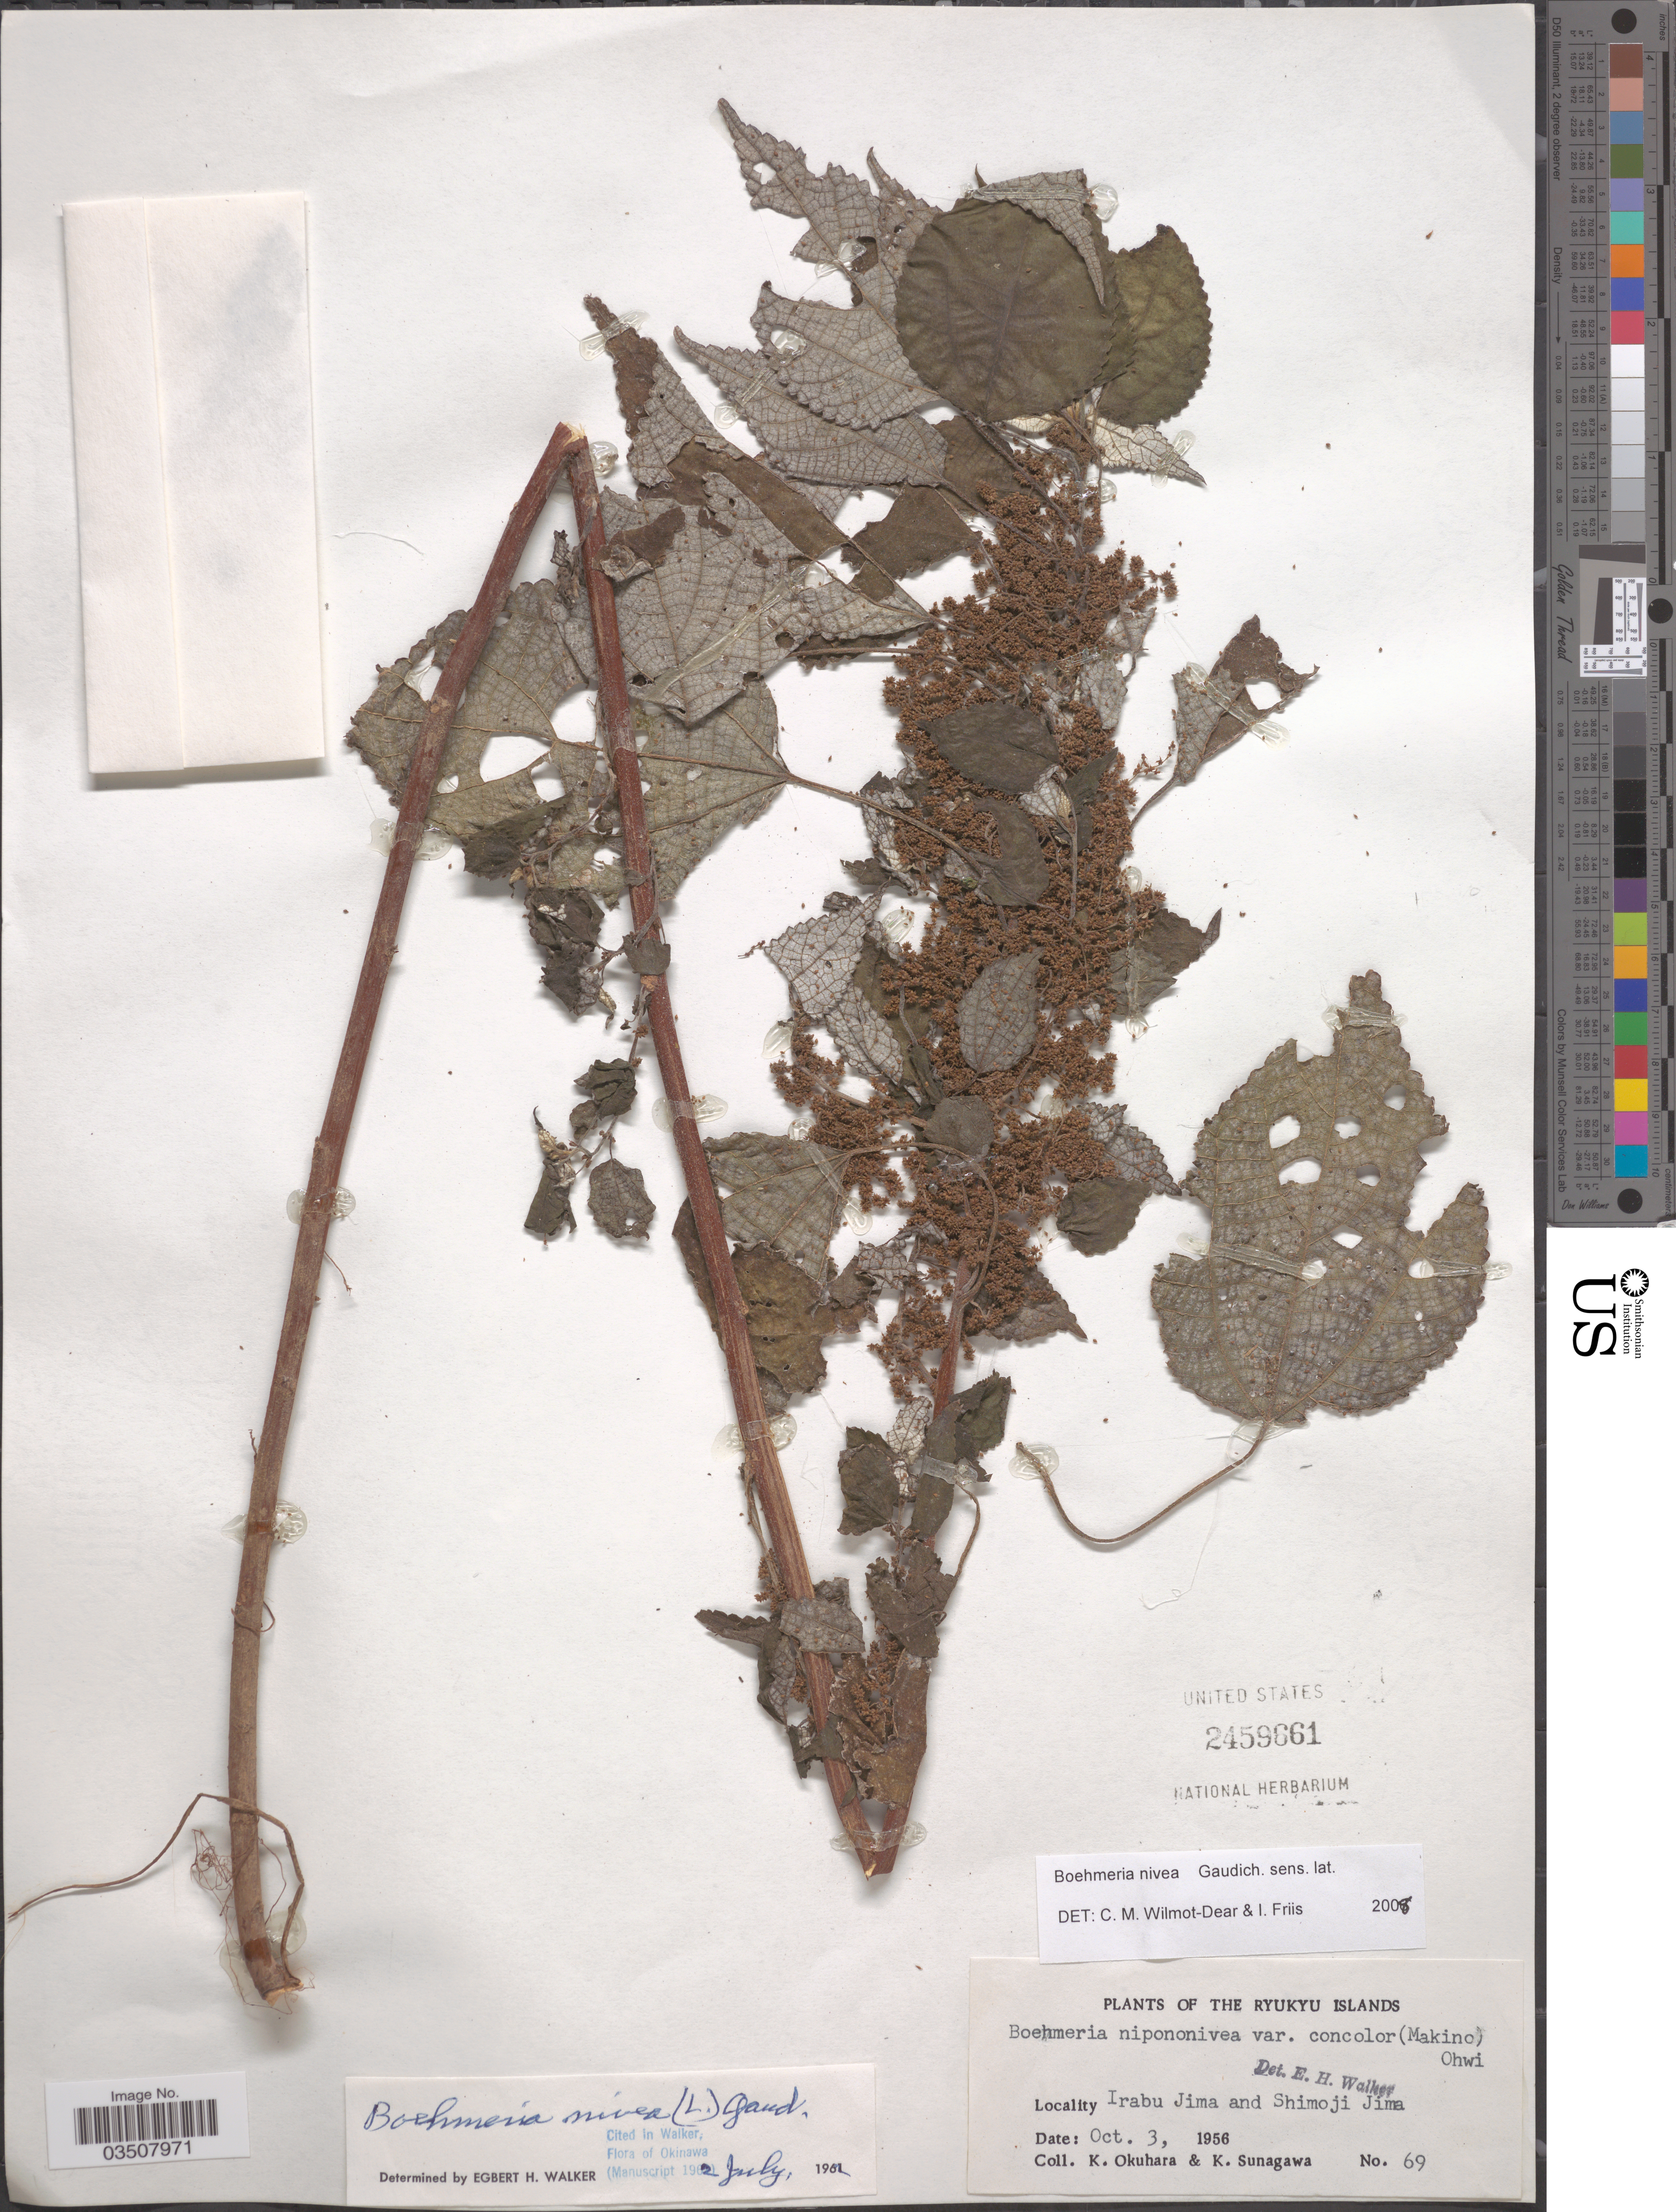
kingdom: Plantae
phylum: Tracheophyta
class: Magnoliopsida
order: Rosales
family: Urticaceae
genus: Boehmeria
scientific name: Boehmeria nivea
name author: (L.) Gaudich.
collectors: K. Okuhara & K. Sunagawa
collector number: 69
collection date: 1956-10-03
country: Japan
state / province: Okinawa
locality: The Ryukyu Islands. Irabu Jima and Shimoji Jima.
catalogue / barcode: US 2459661